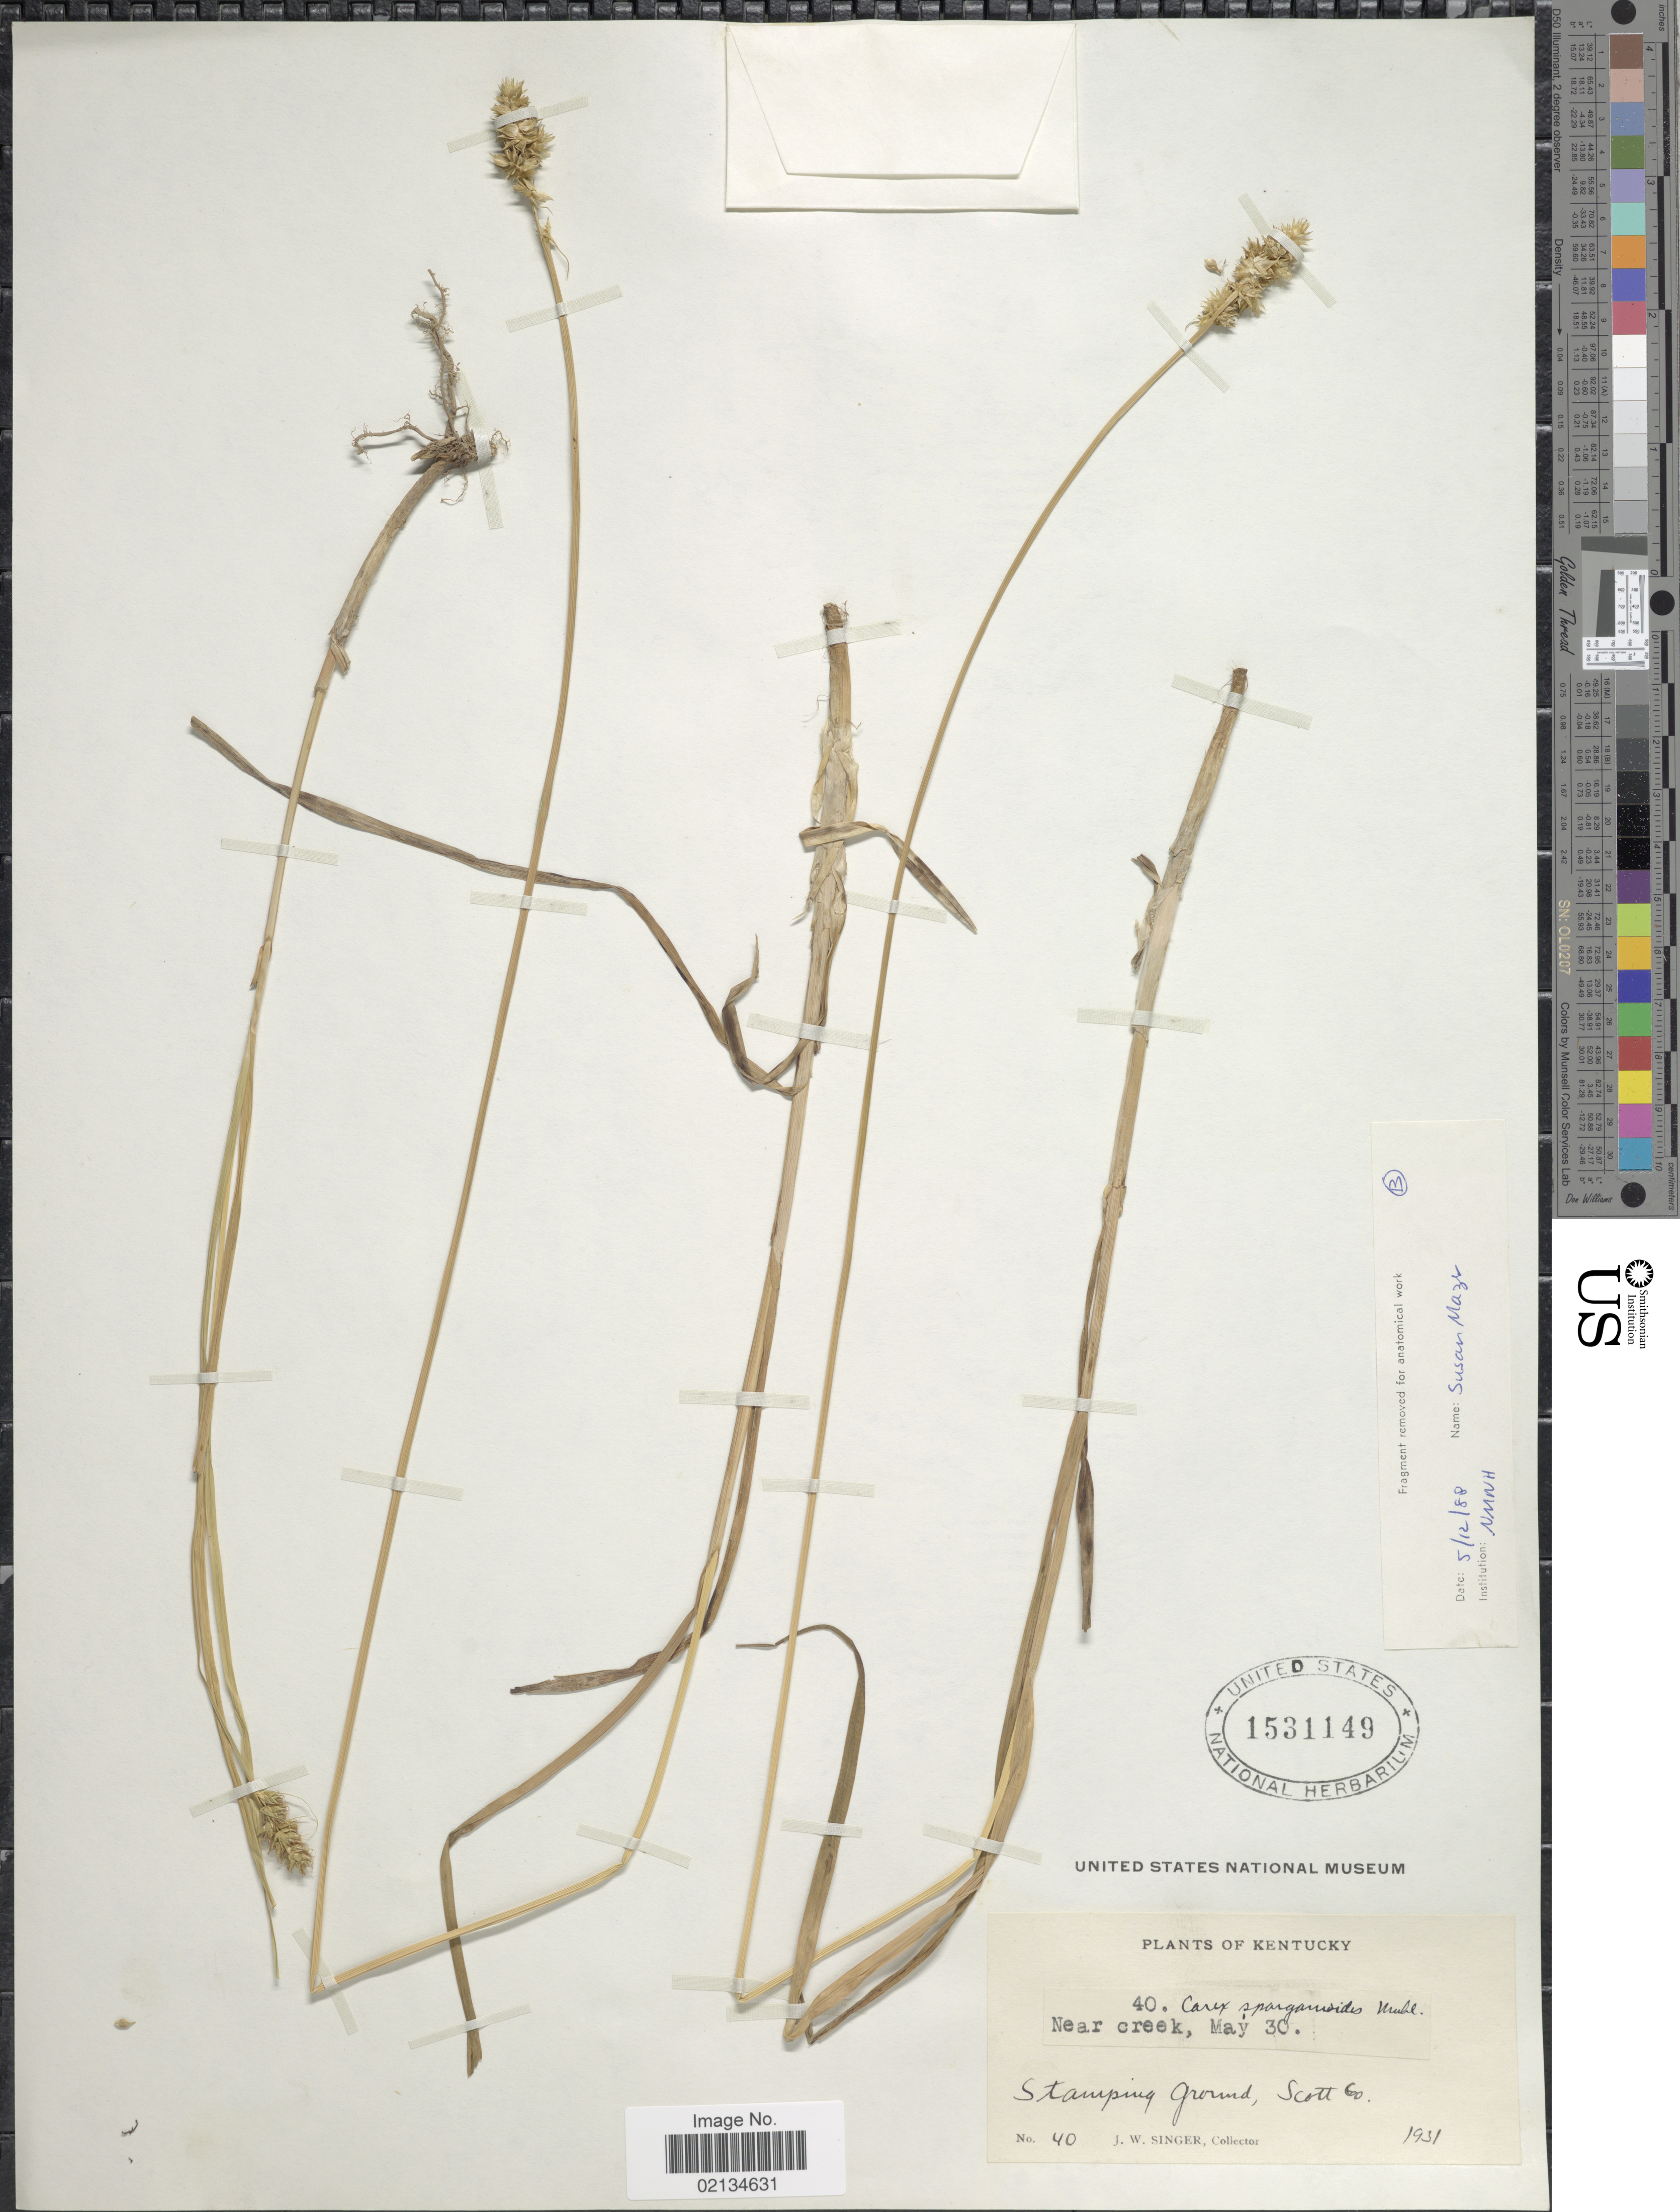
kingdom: Plantae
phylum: Tracheophyta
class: Liliopsida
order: Poales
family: Cyperaceae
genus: Carex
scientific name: Carex sparganioides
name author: Muhl. ex Willd.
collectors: J. EW. Singer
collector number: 40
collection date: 1931-05-30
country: United States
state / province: Kentucky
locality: Near creek, Stamping Ground, Scott Co.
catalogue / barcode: US 1531149